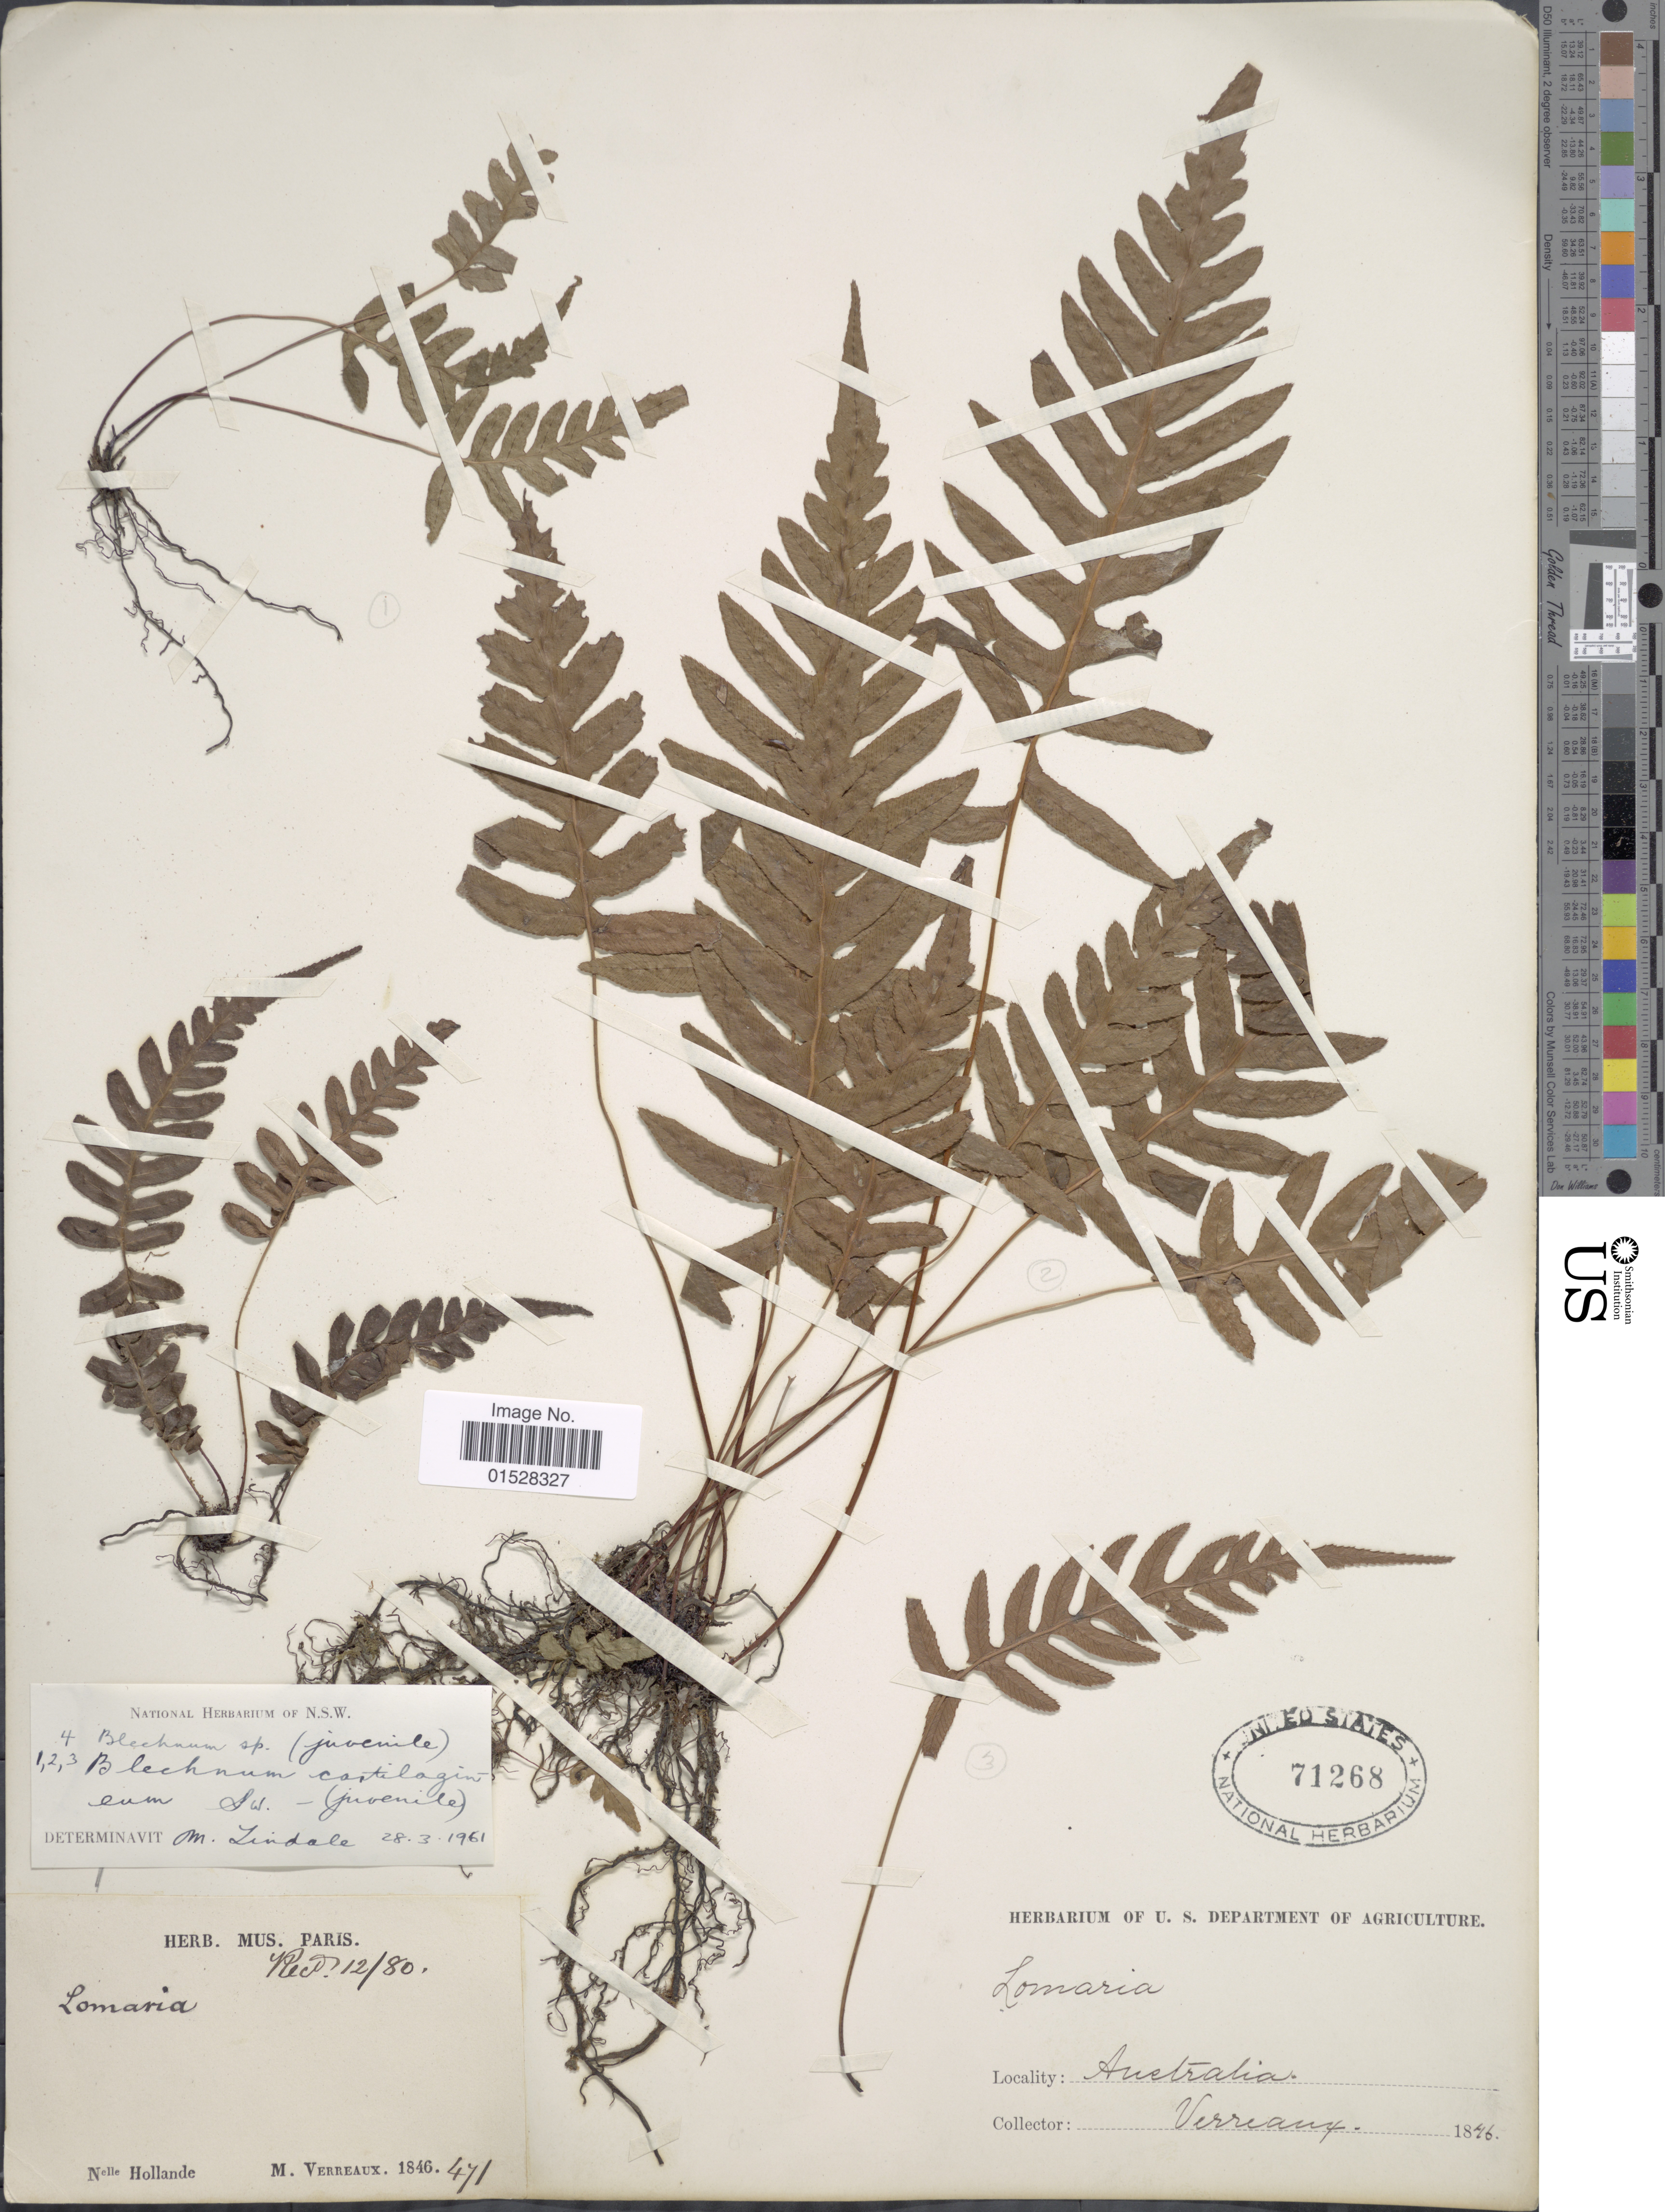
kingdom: Plantae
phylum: Tracheophyta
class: Polypodiopsida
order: Polypodiales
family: Blechnaceae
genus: Blechnum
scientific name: Blechnum cartilagineum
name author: Sw.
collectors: M. Verreaux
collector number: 471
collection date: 1846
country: Australia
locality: Nelle Hollande.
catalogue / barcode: US 71268